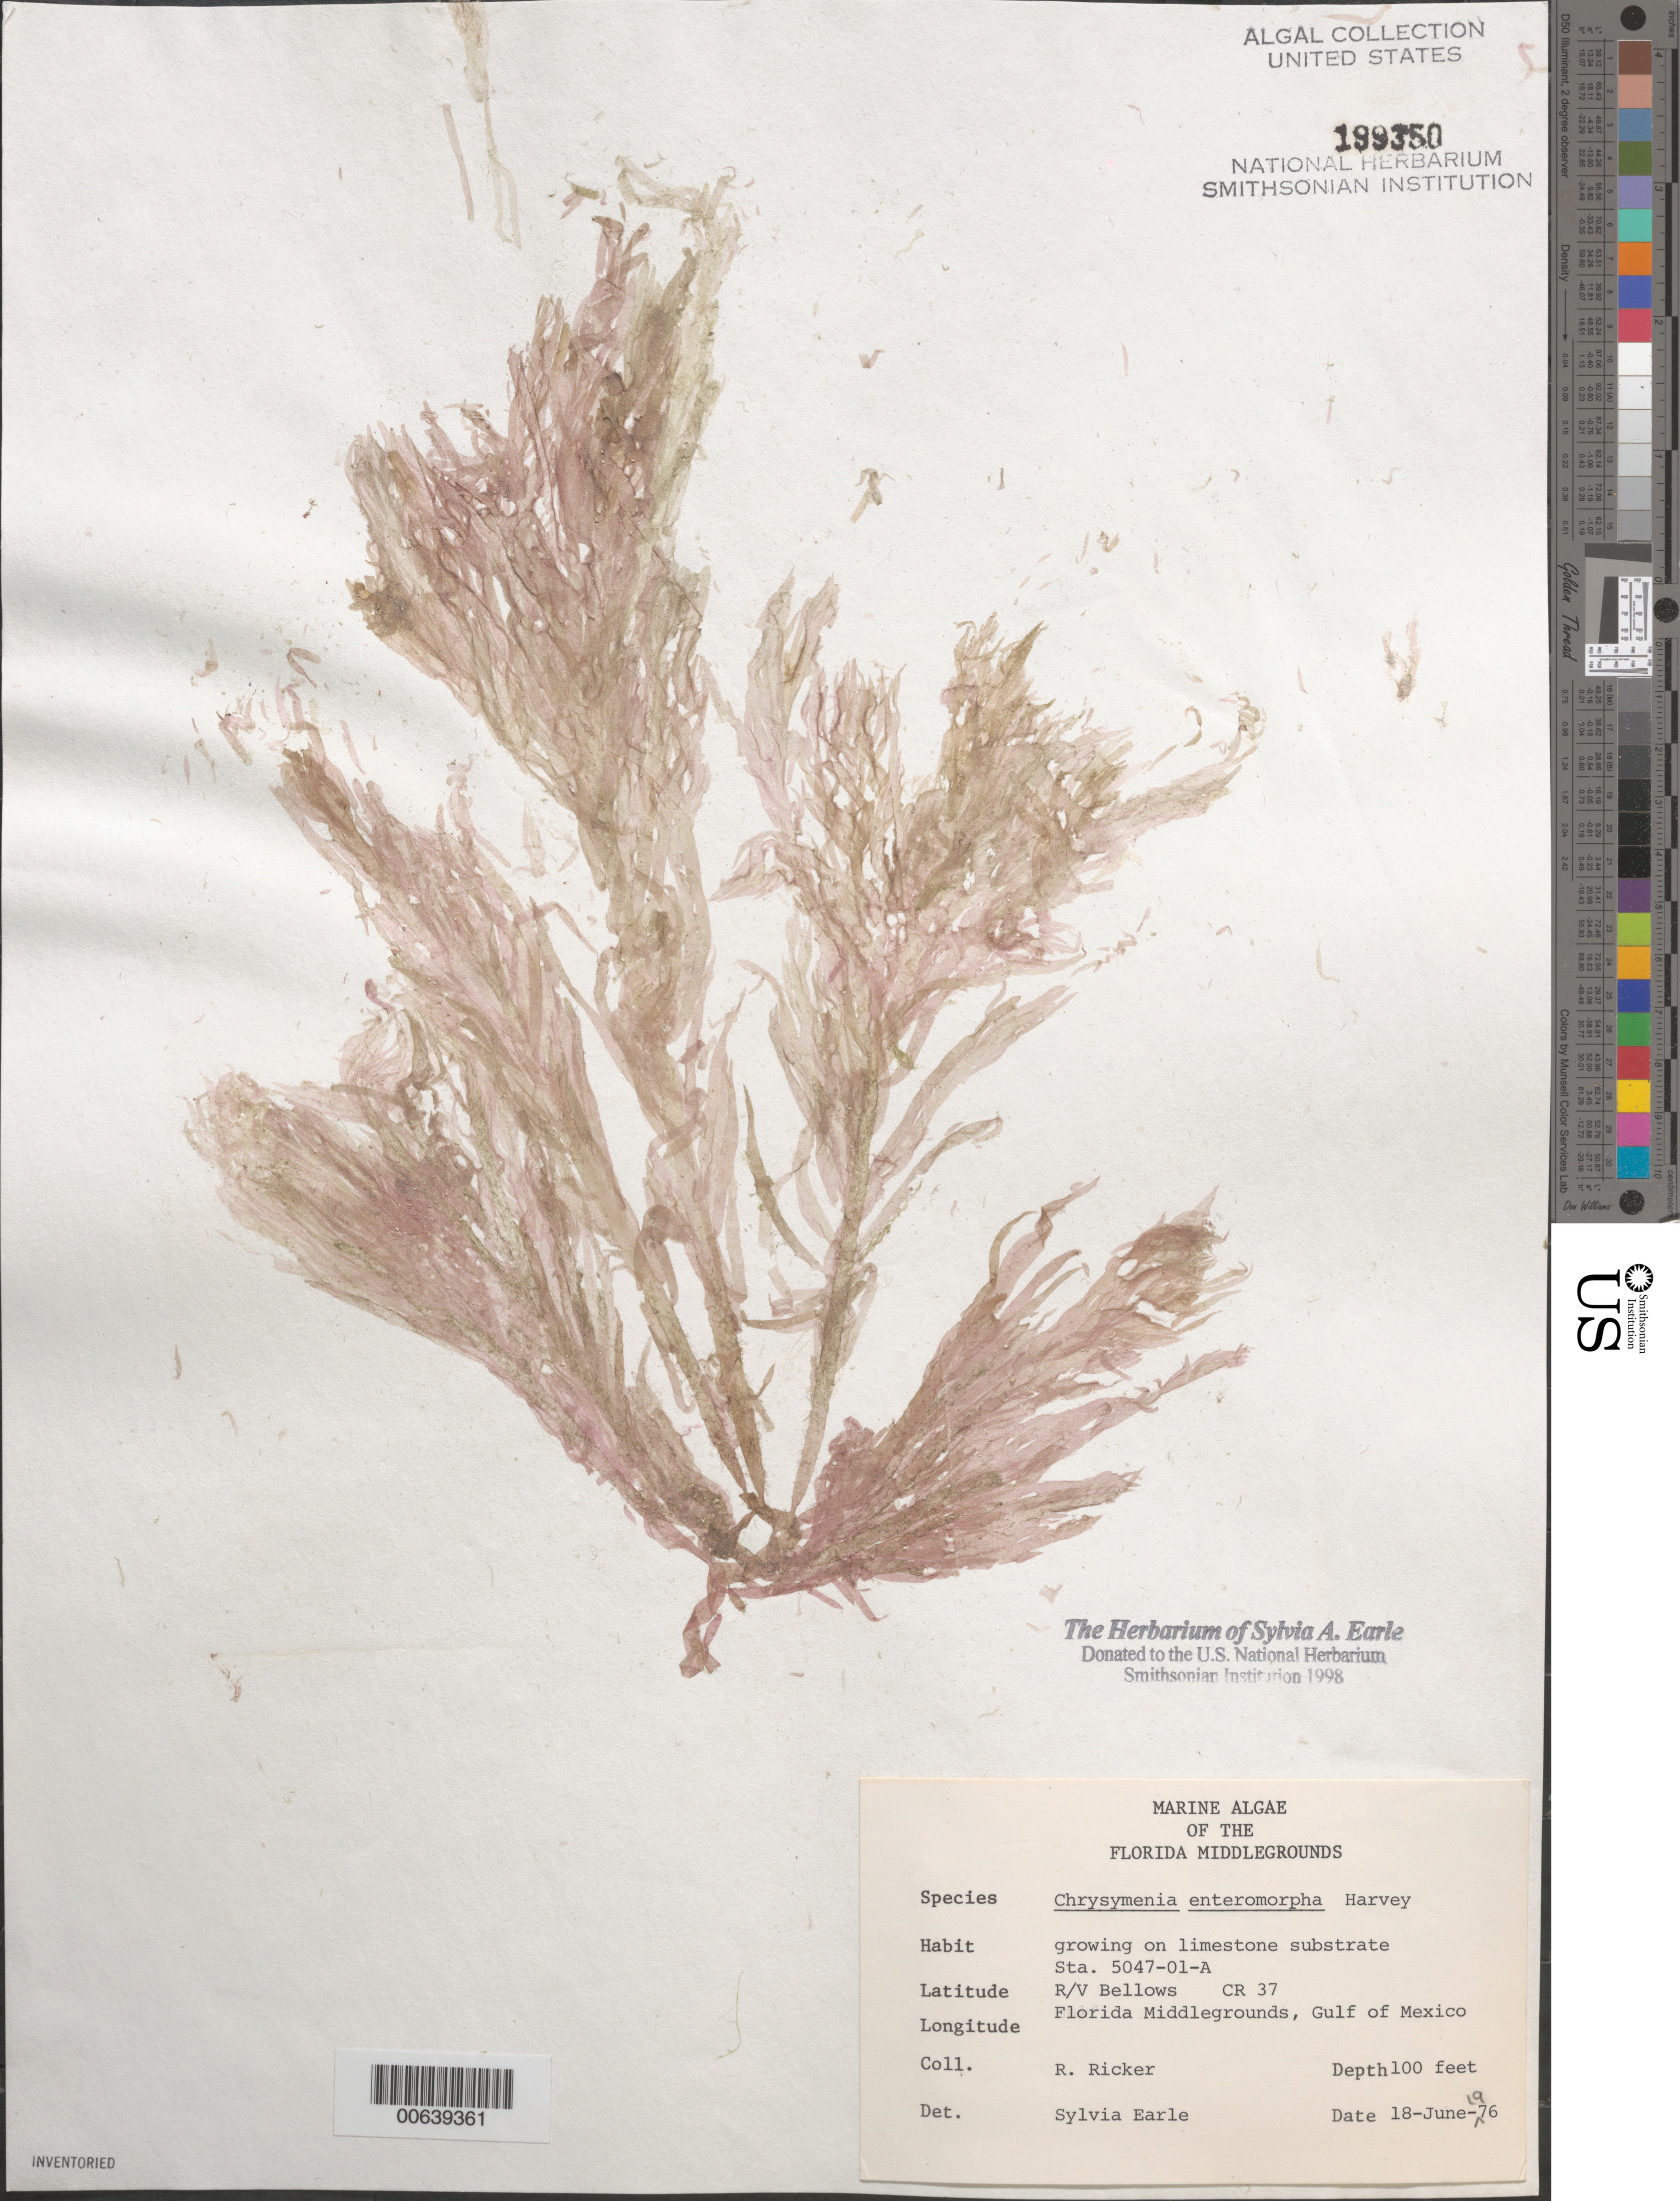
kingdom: Plantae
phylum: Rhodophyta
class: Florideophyceae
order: Rhodymeniales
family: Rhodymeniaceae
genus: Botryocladia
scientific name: Botryocladia enteromorpha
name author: (Harv.) W.E. Schmidt et al. in W.E. Schmidt et al.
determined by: Algae name updating Project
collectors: R. Ricker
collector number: Station 5047-01-a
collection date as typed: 18 Jun 1976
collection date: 1976-06-18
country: United States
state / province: Florida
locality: Florida Middle Grounds, Gulf of Mexico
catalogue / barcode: US 199350